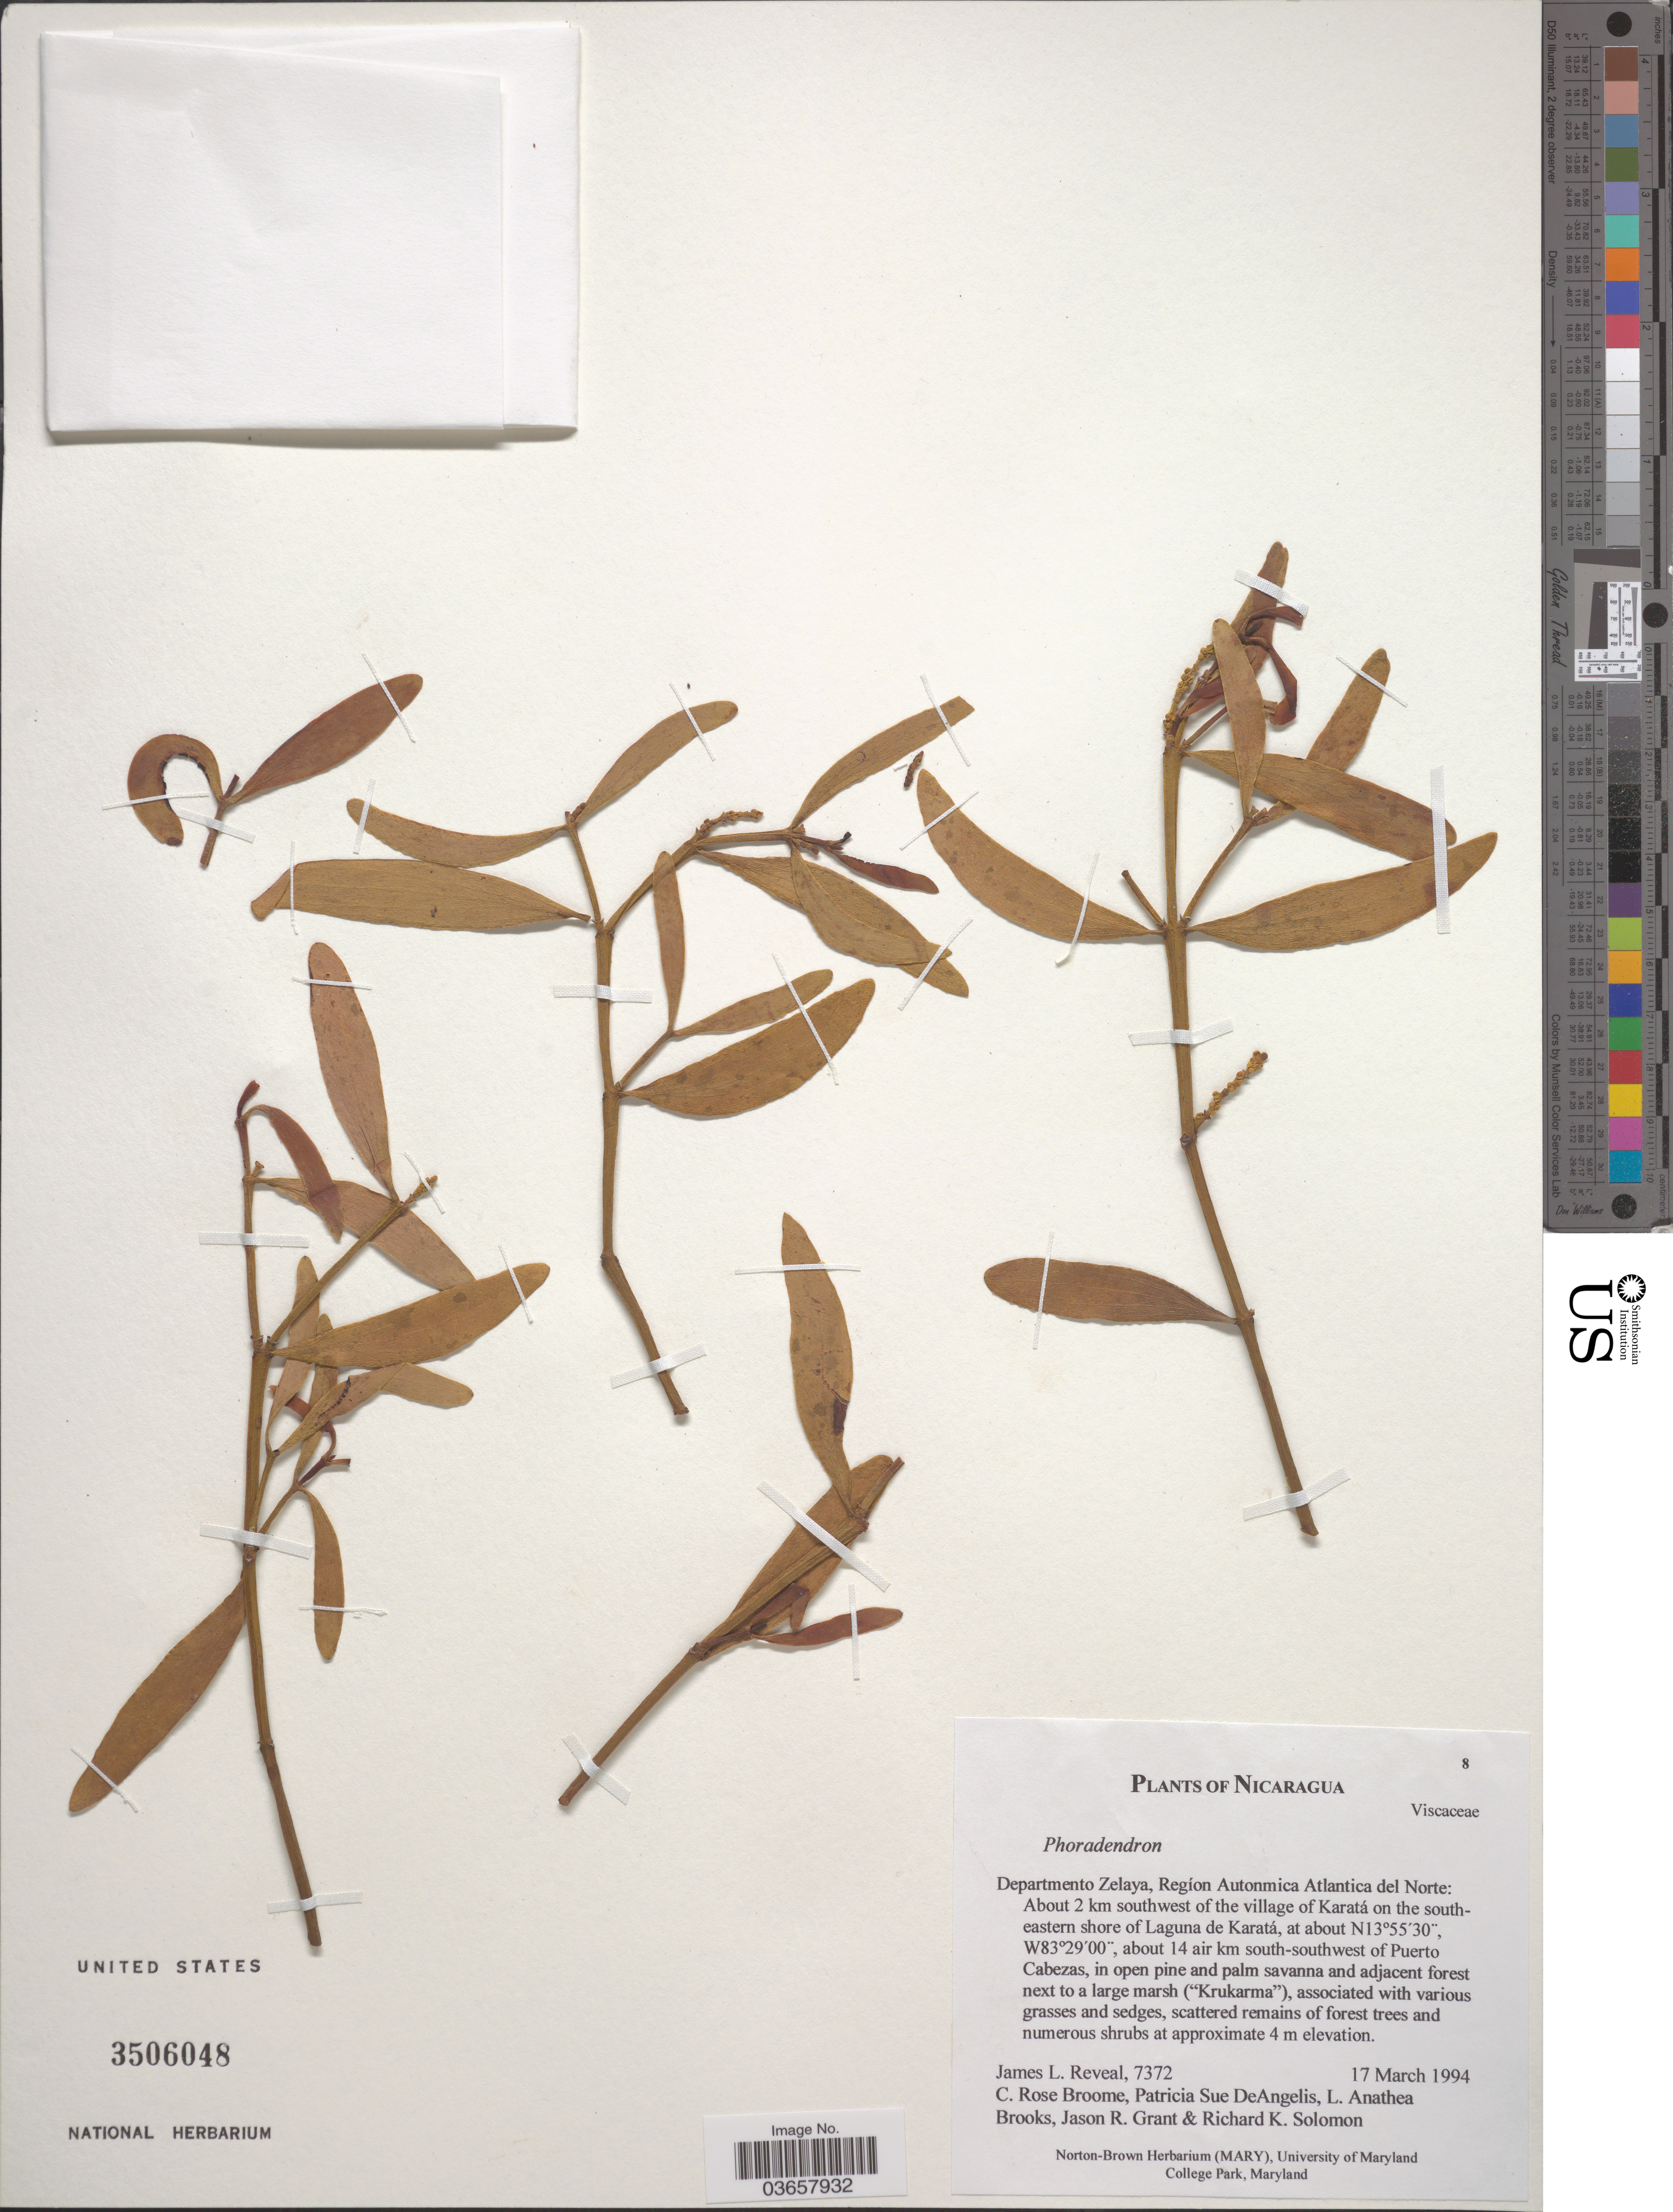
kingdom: Plantae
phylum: Tracheophyta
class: Magnoliopsida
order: Santalales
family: Viscaceae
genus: Phoradendron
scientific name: Phoradendron sp.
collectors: J. L. Reveal, C. R. Broome, P. DeAngelis, L. Anathea & et al.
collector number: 7372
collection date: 1994-03-17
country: Nicaragua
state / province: Atlántico Norte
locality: Departmento Zelaya, Regíon Autonmica Atlantica del Norte: About 2 km southwest of the village of Karatá on the south-eastern shore of Laguna de Karatá, about 14 air km south-southwest of Puerto Cabezas.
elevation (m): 4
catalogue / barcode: US 3506048